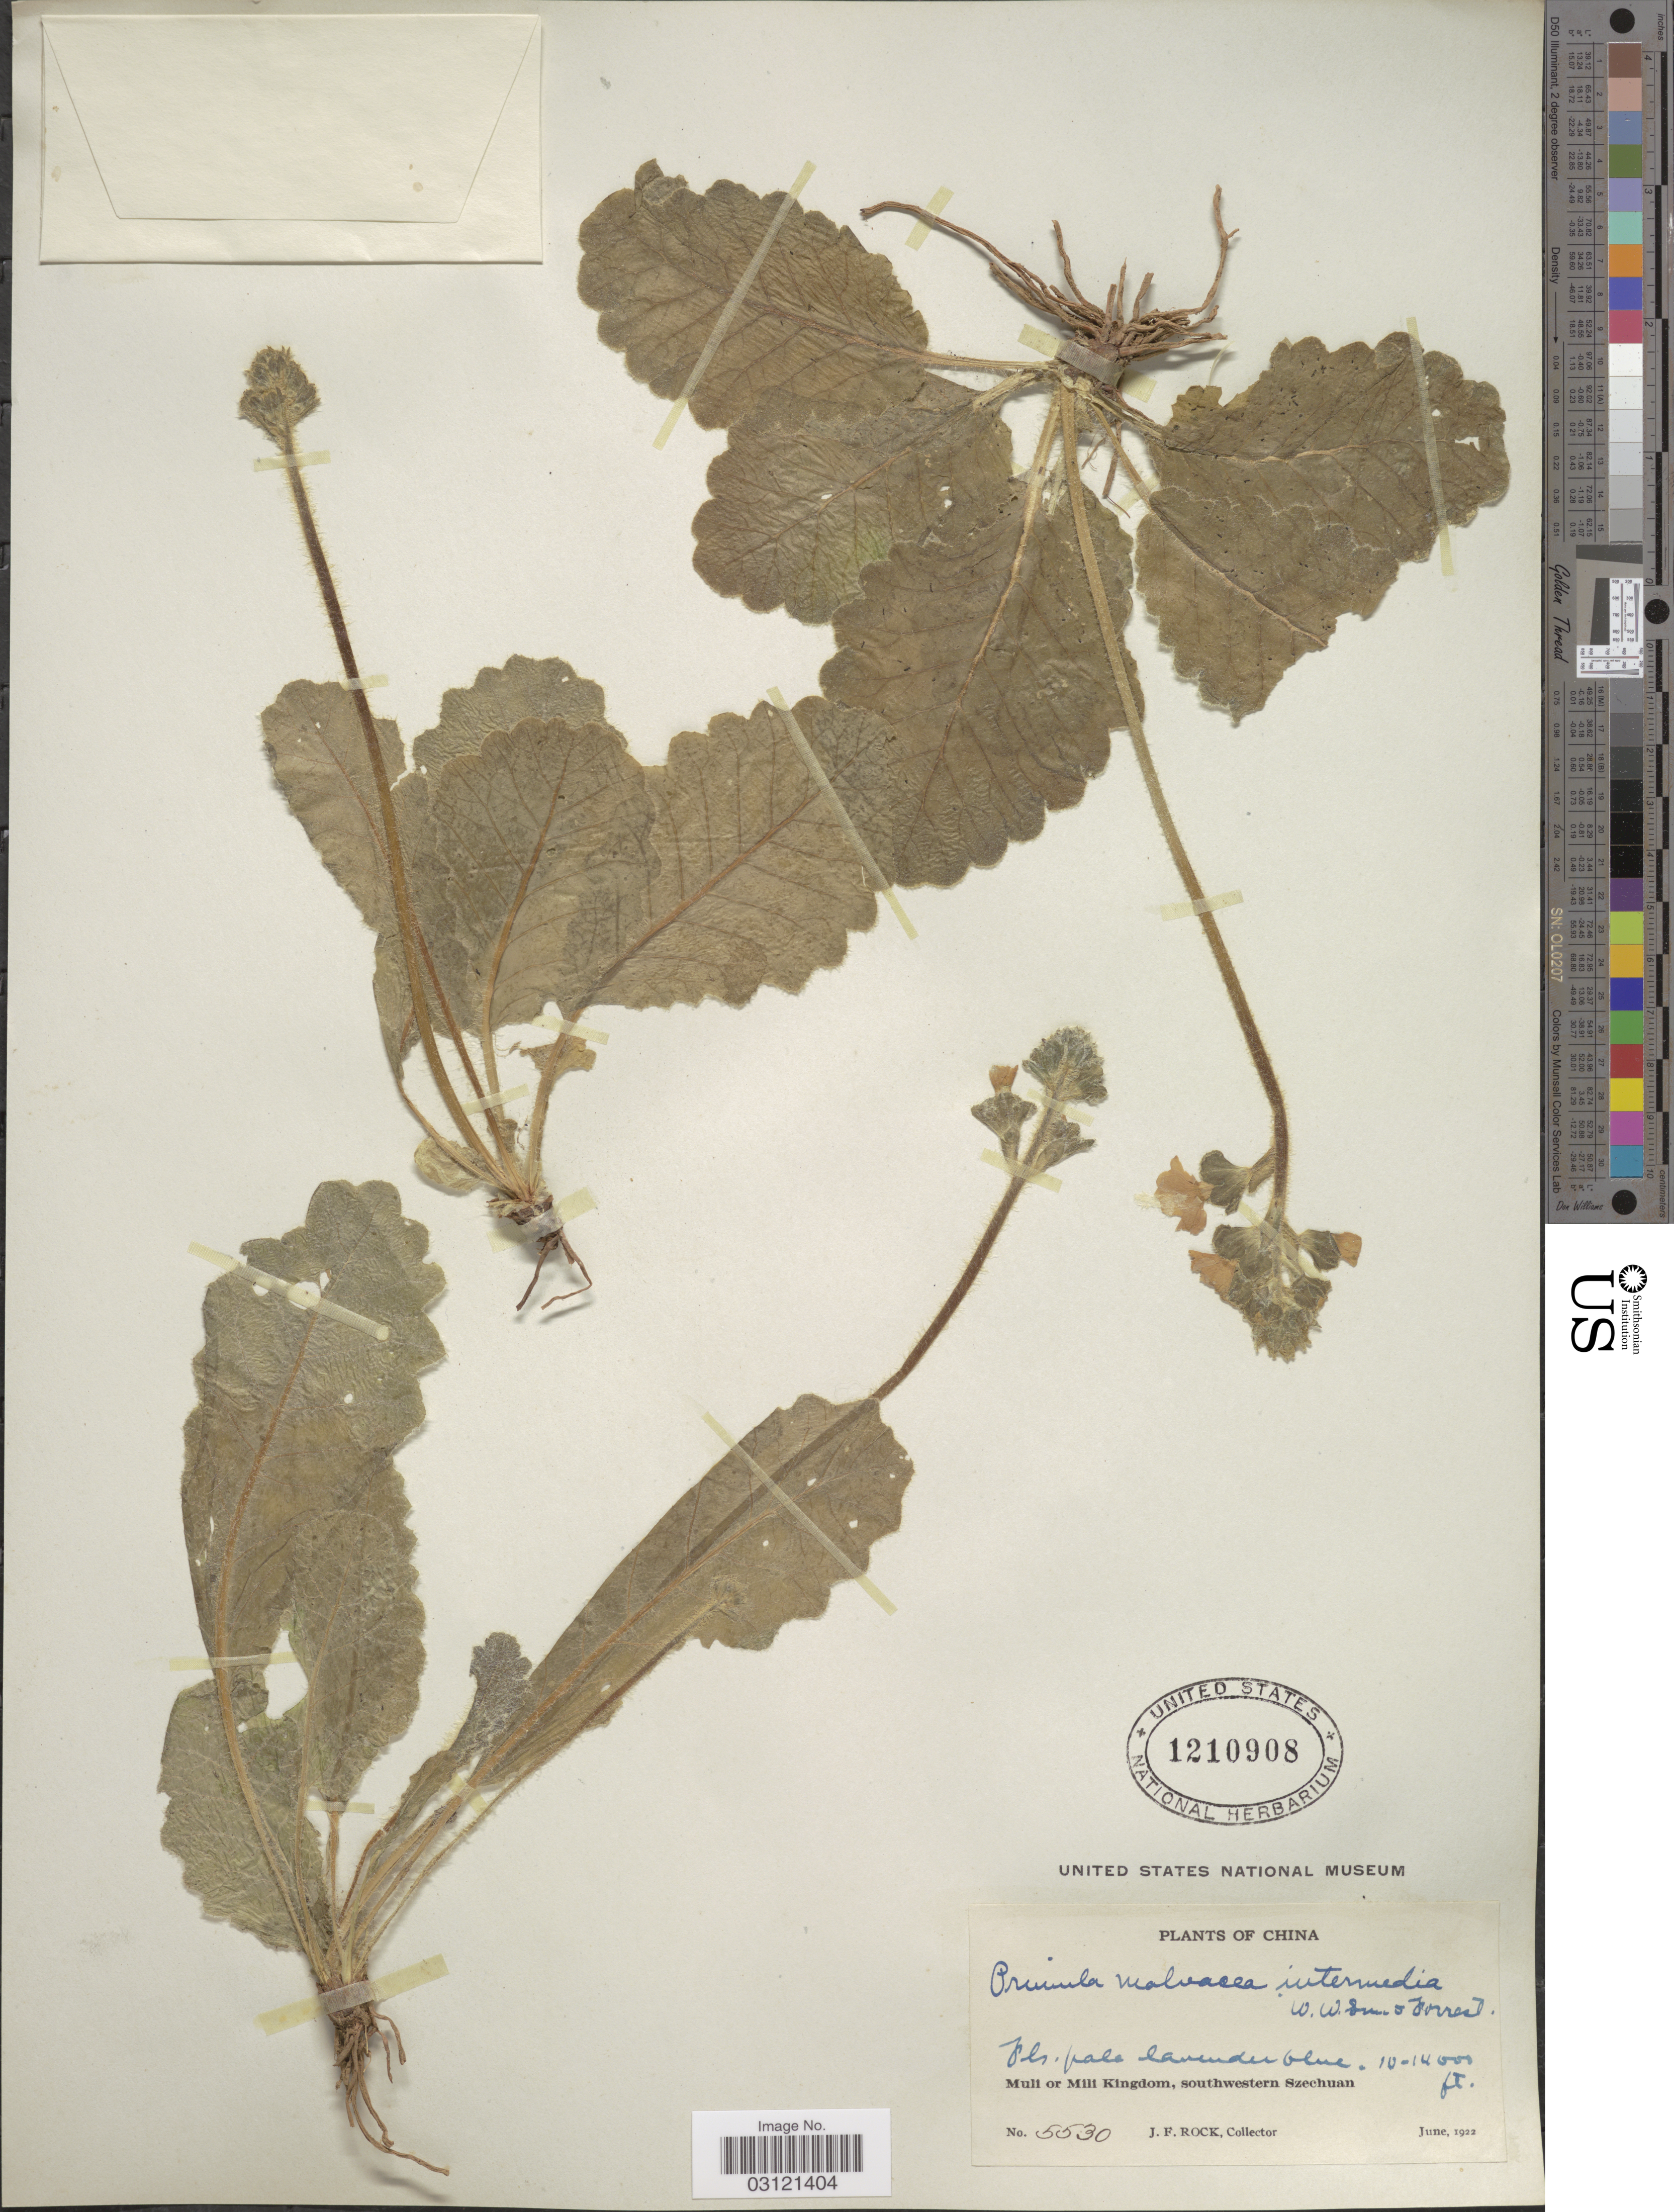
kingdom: Plantae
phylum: Tracheophyta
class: Magnoliopsida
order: Ericales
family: Primulaceae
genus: Primula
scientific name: Primula malvacea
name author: Franch.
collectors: J. Rock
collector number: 5530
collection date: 1922-06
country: China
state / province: Sichuan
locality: Muli or Mili Kingdom, southwestern Szechuan.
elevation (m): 3048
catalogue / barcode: US 1210908